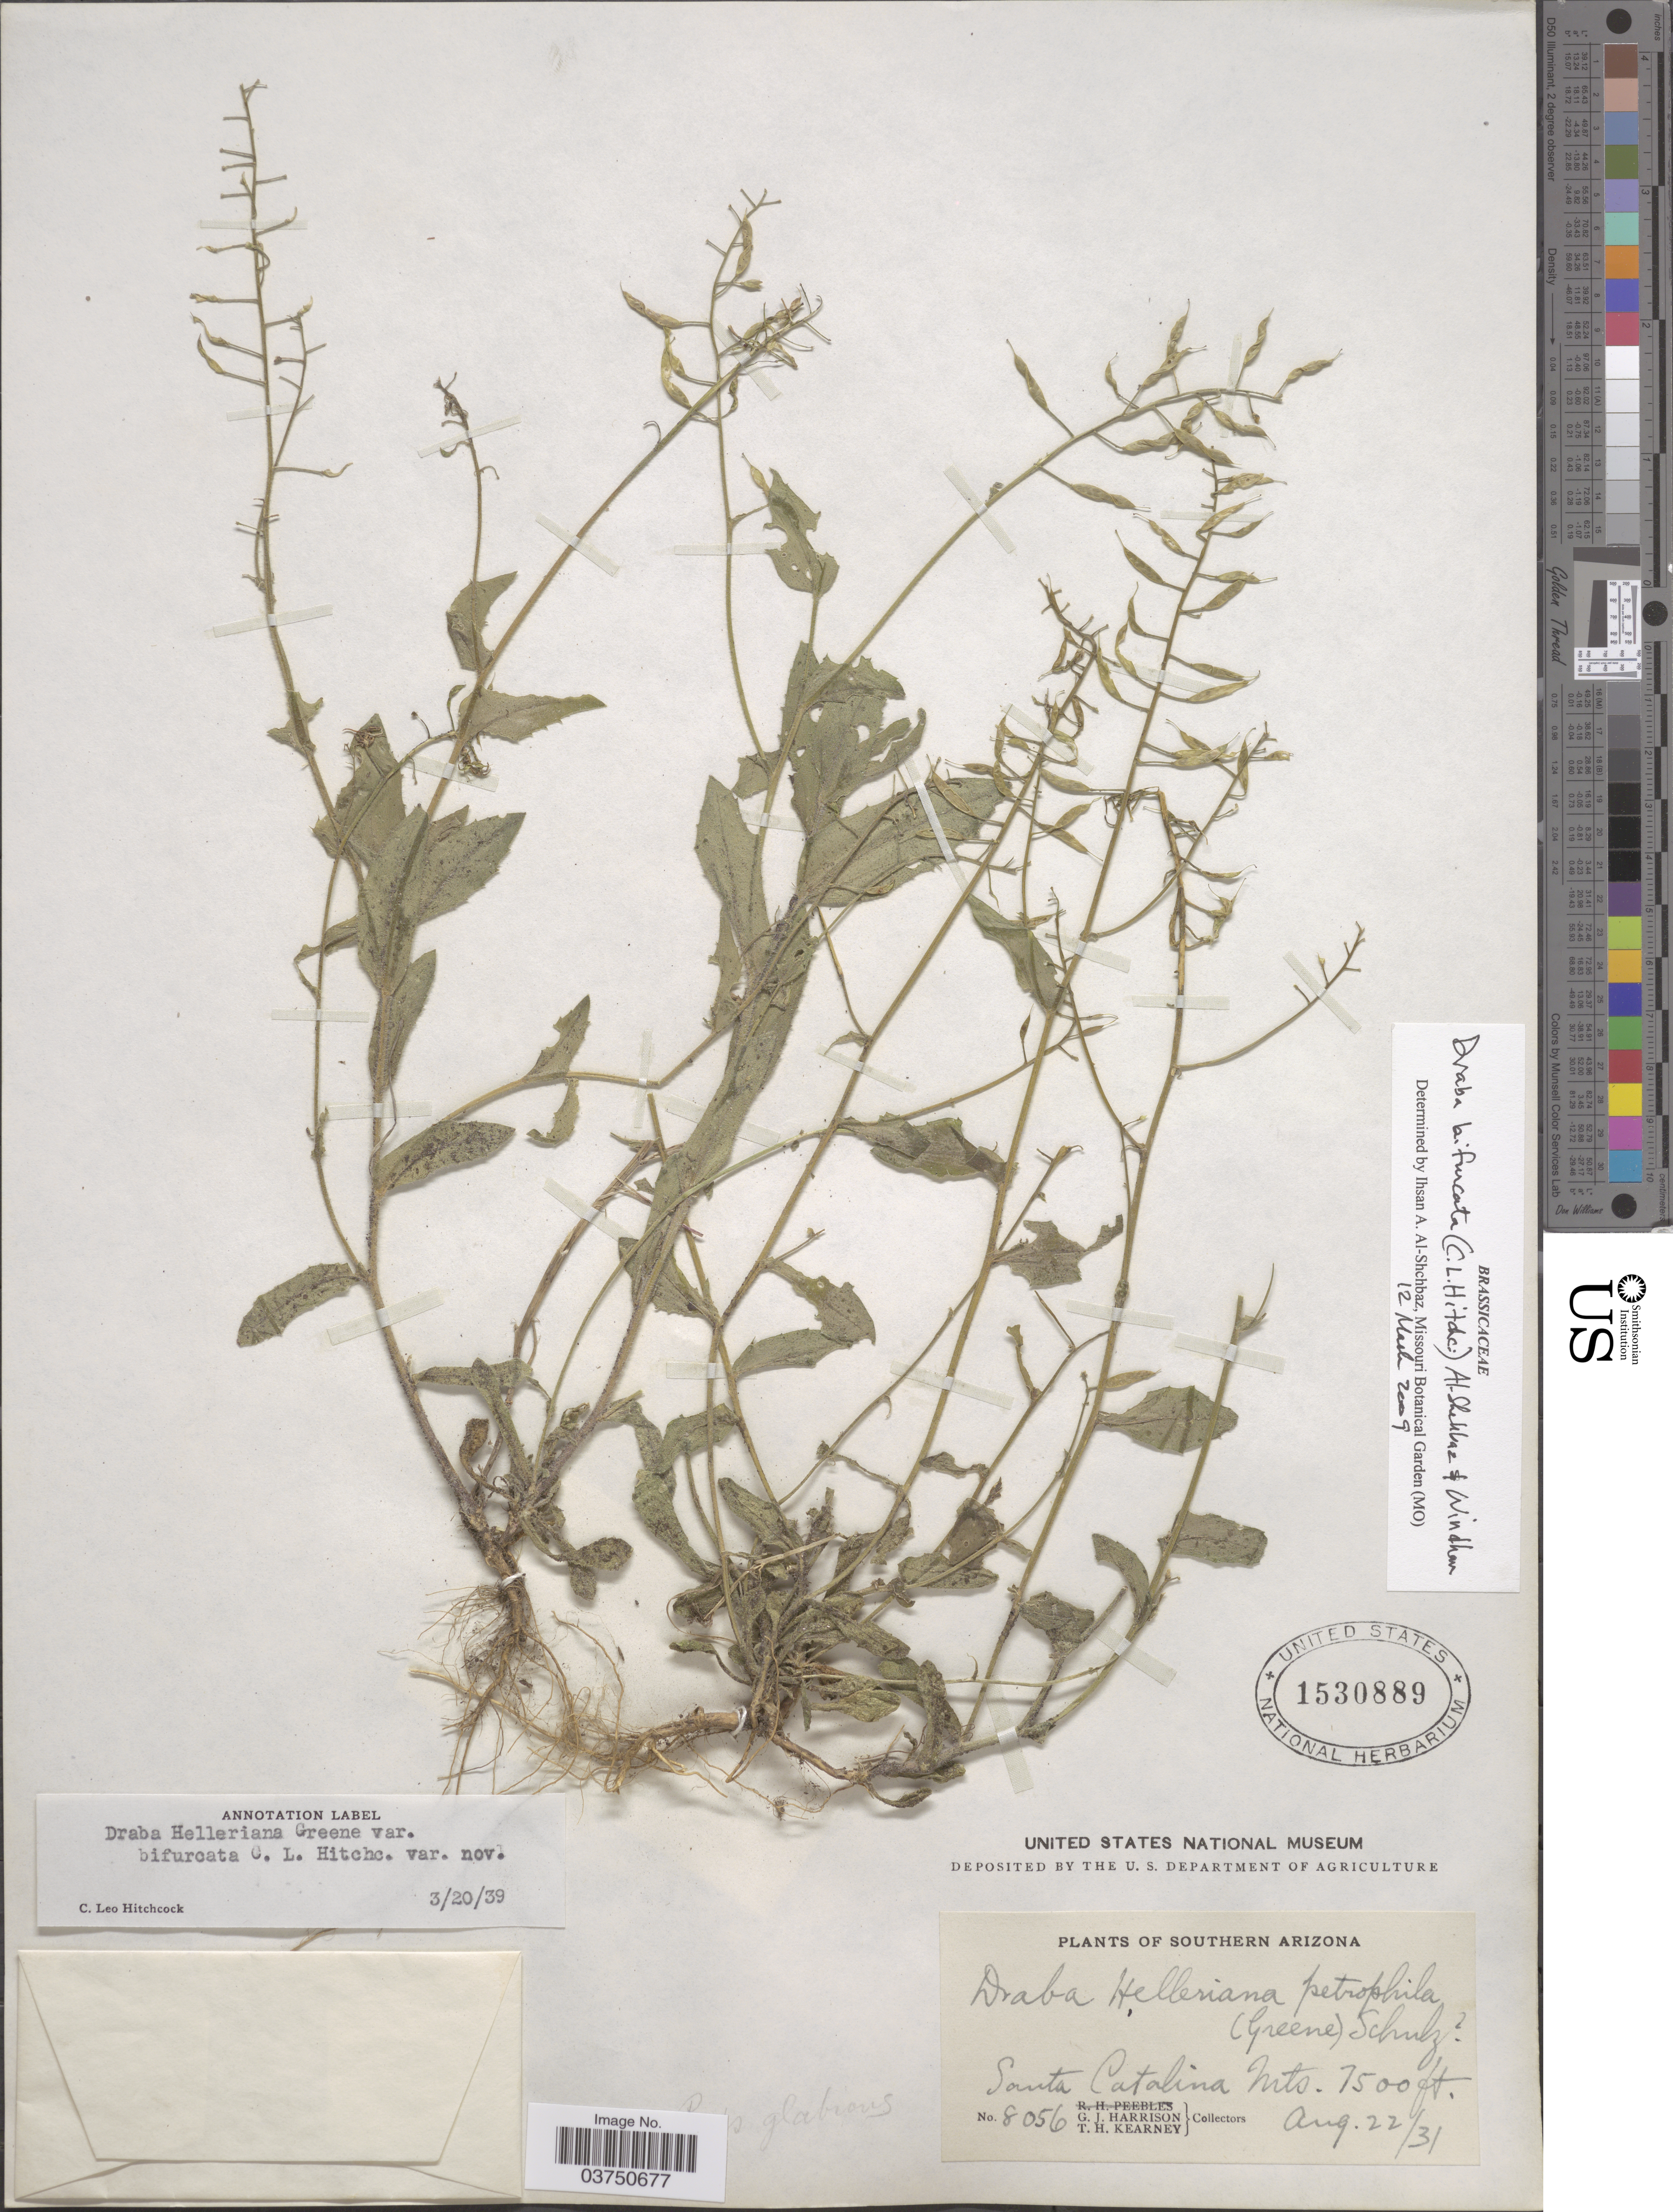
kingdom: Plantae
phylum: Tracheophyta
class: Magnoliopsida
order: Brassicales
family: Brassicaceae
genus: Draba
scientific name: Draba bifurcata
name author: (C.L. Hitchc.) Al-Shehbaz & Windham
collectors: G. J. Harrison & T. H. Kearney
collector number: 8056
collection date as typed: Transcribed d/m/y: 22/8/31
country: United States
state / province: Arizona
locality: Southern Arizona. Santa Catalina Mts.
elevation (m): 2286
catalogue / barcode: US 1530889